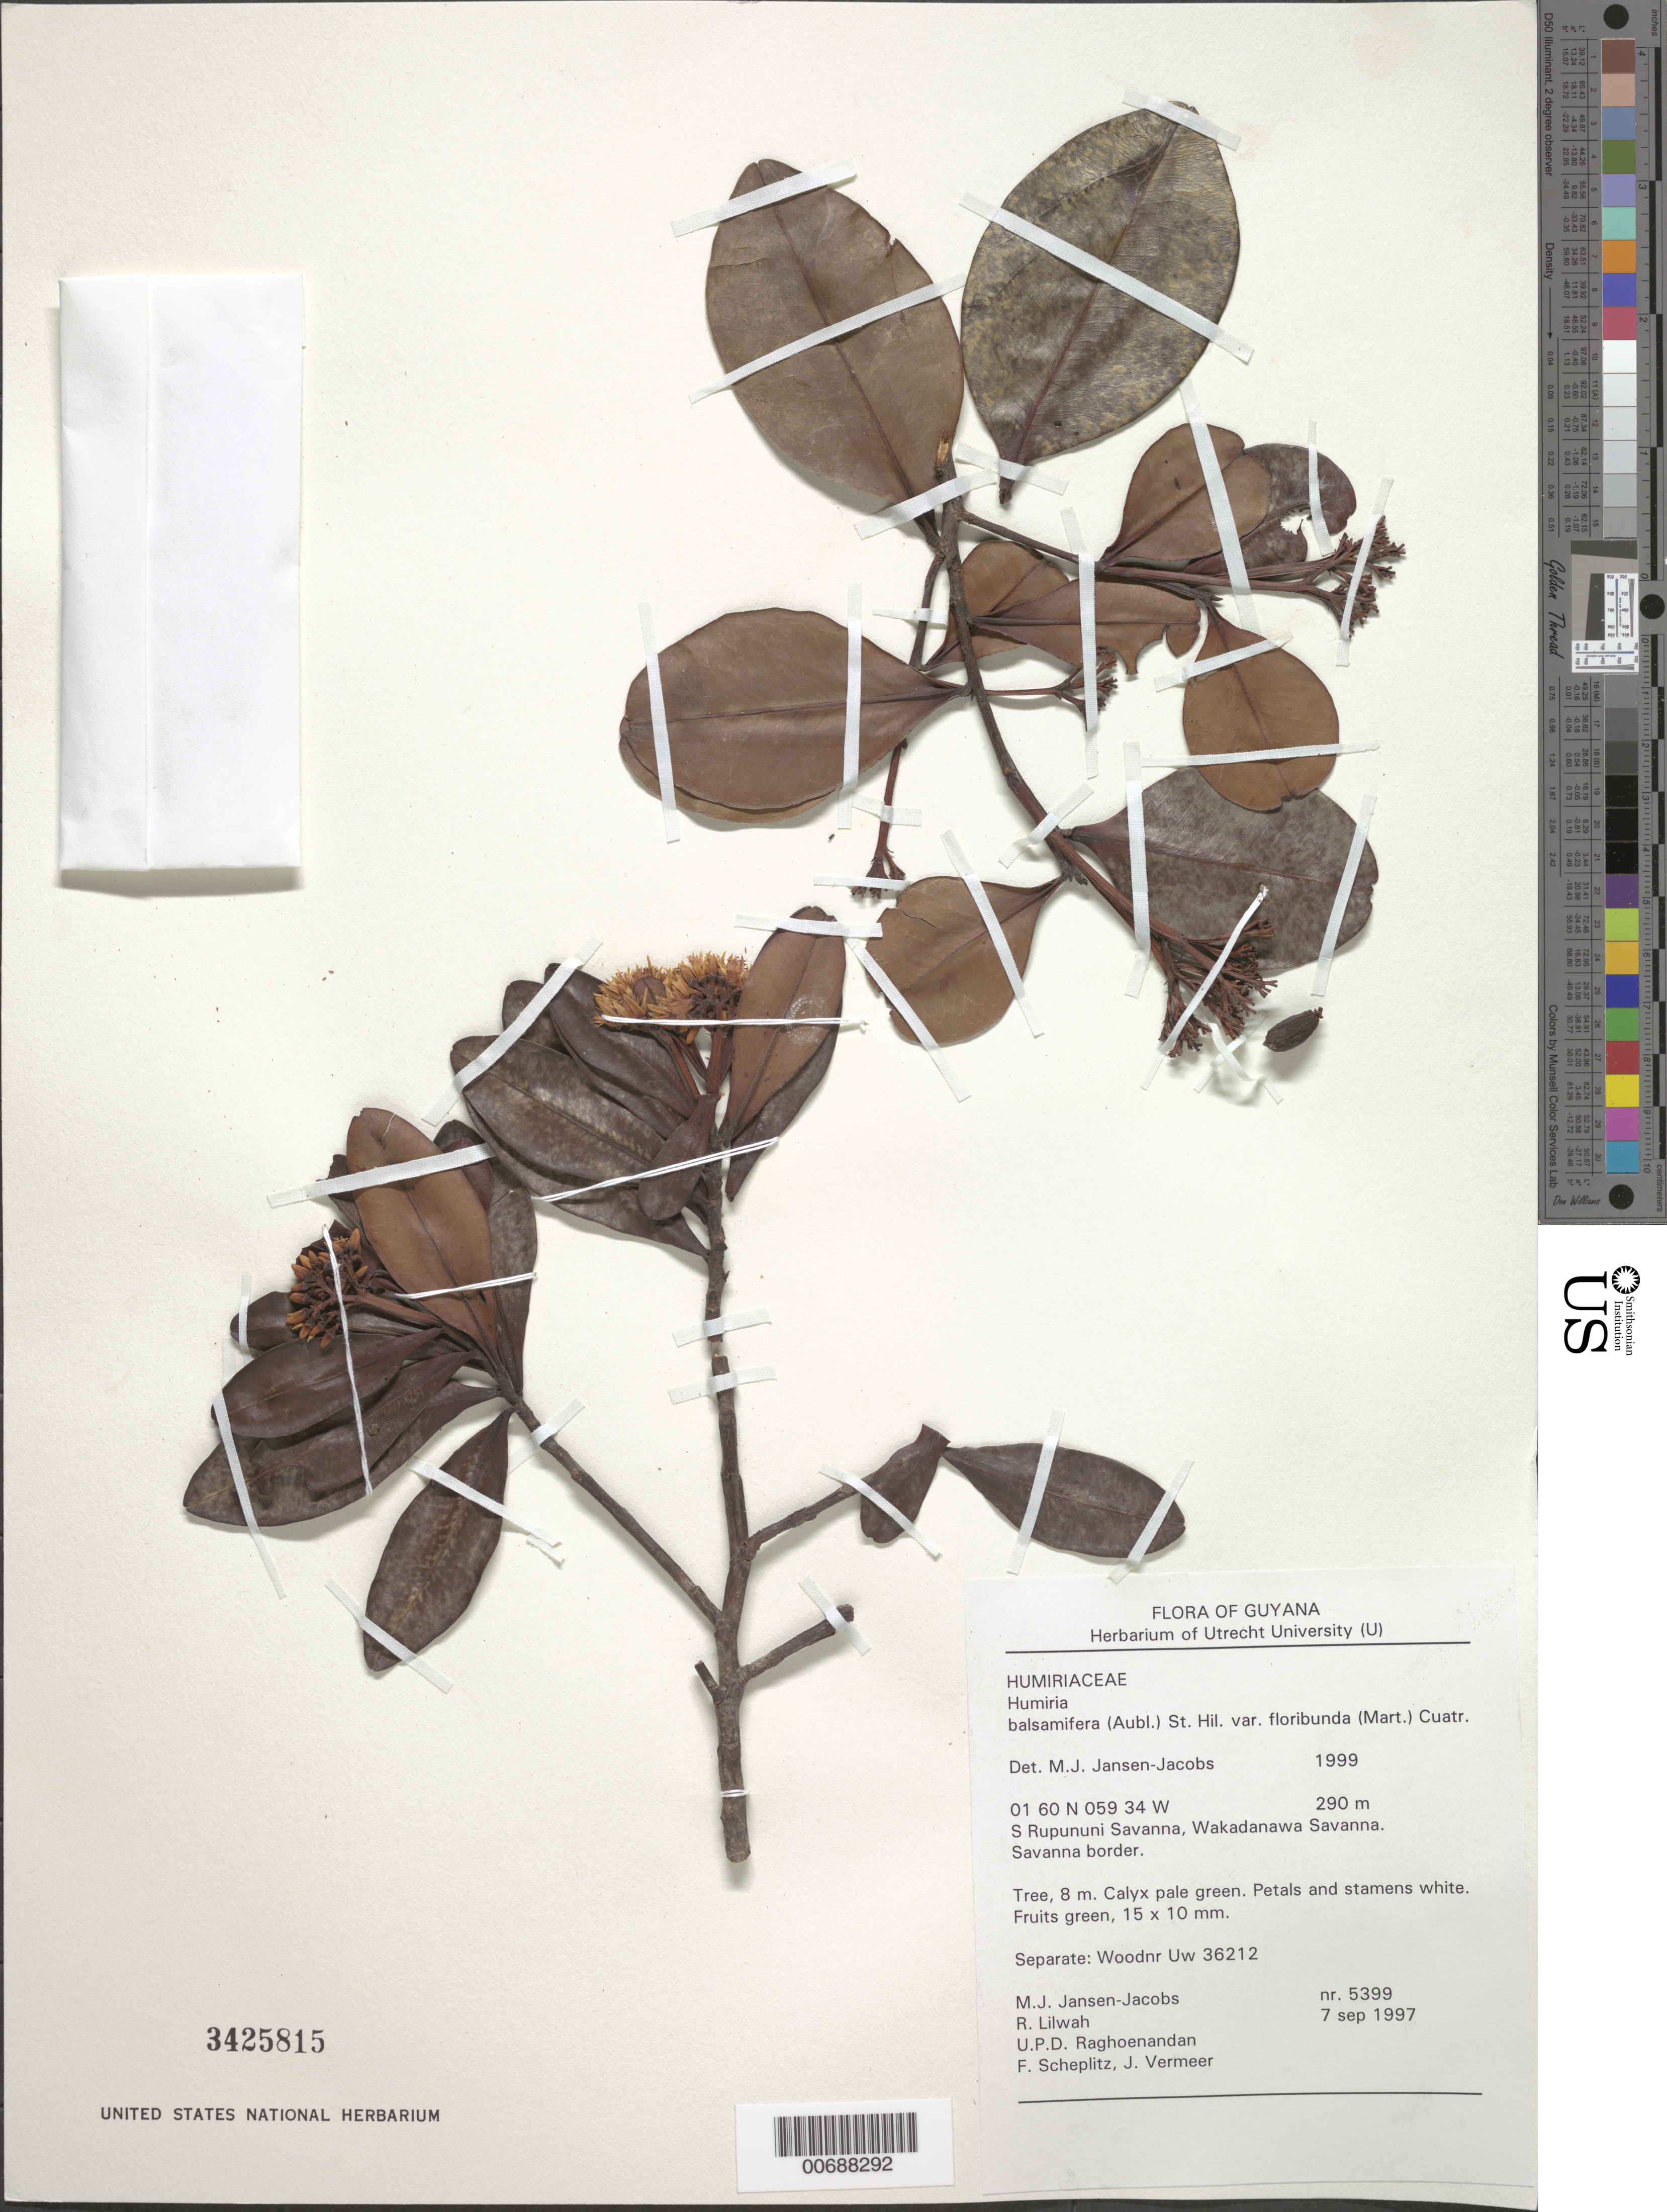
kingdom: Plantae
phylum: Tracheophyta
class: Magnoliopsida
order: Malpighiales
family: Humiriaceae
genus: Humiria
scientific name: Humiria balsamifera var. floribunda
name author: (Mart.) Cuatrec.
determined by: Jansen-Jacobs, M. J., (U), Nationaal Herbarium Nederland, Utrecht University branch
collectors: M. J. Jansen-Jacobs, R. Lilwah, U. Raghoenandan, F. Scheplitz & J. Vermeer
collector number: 5399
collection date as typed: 7-Sep-97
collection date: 1997-09-07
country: Guyana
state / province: U. Takutu-U. Essequibo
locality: S. Rupununi savanna, Wakadanawa Savanna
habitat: Savanna border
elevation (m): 290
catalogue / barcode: US 3425815